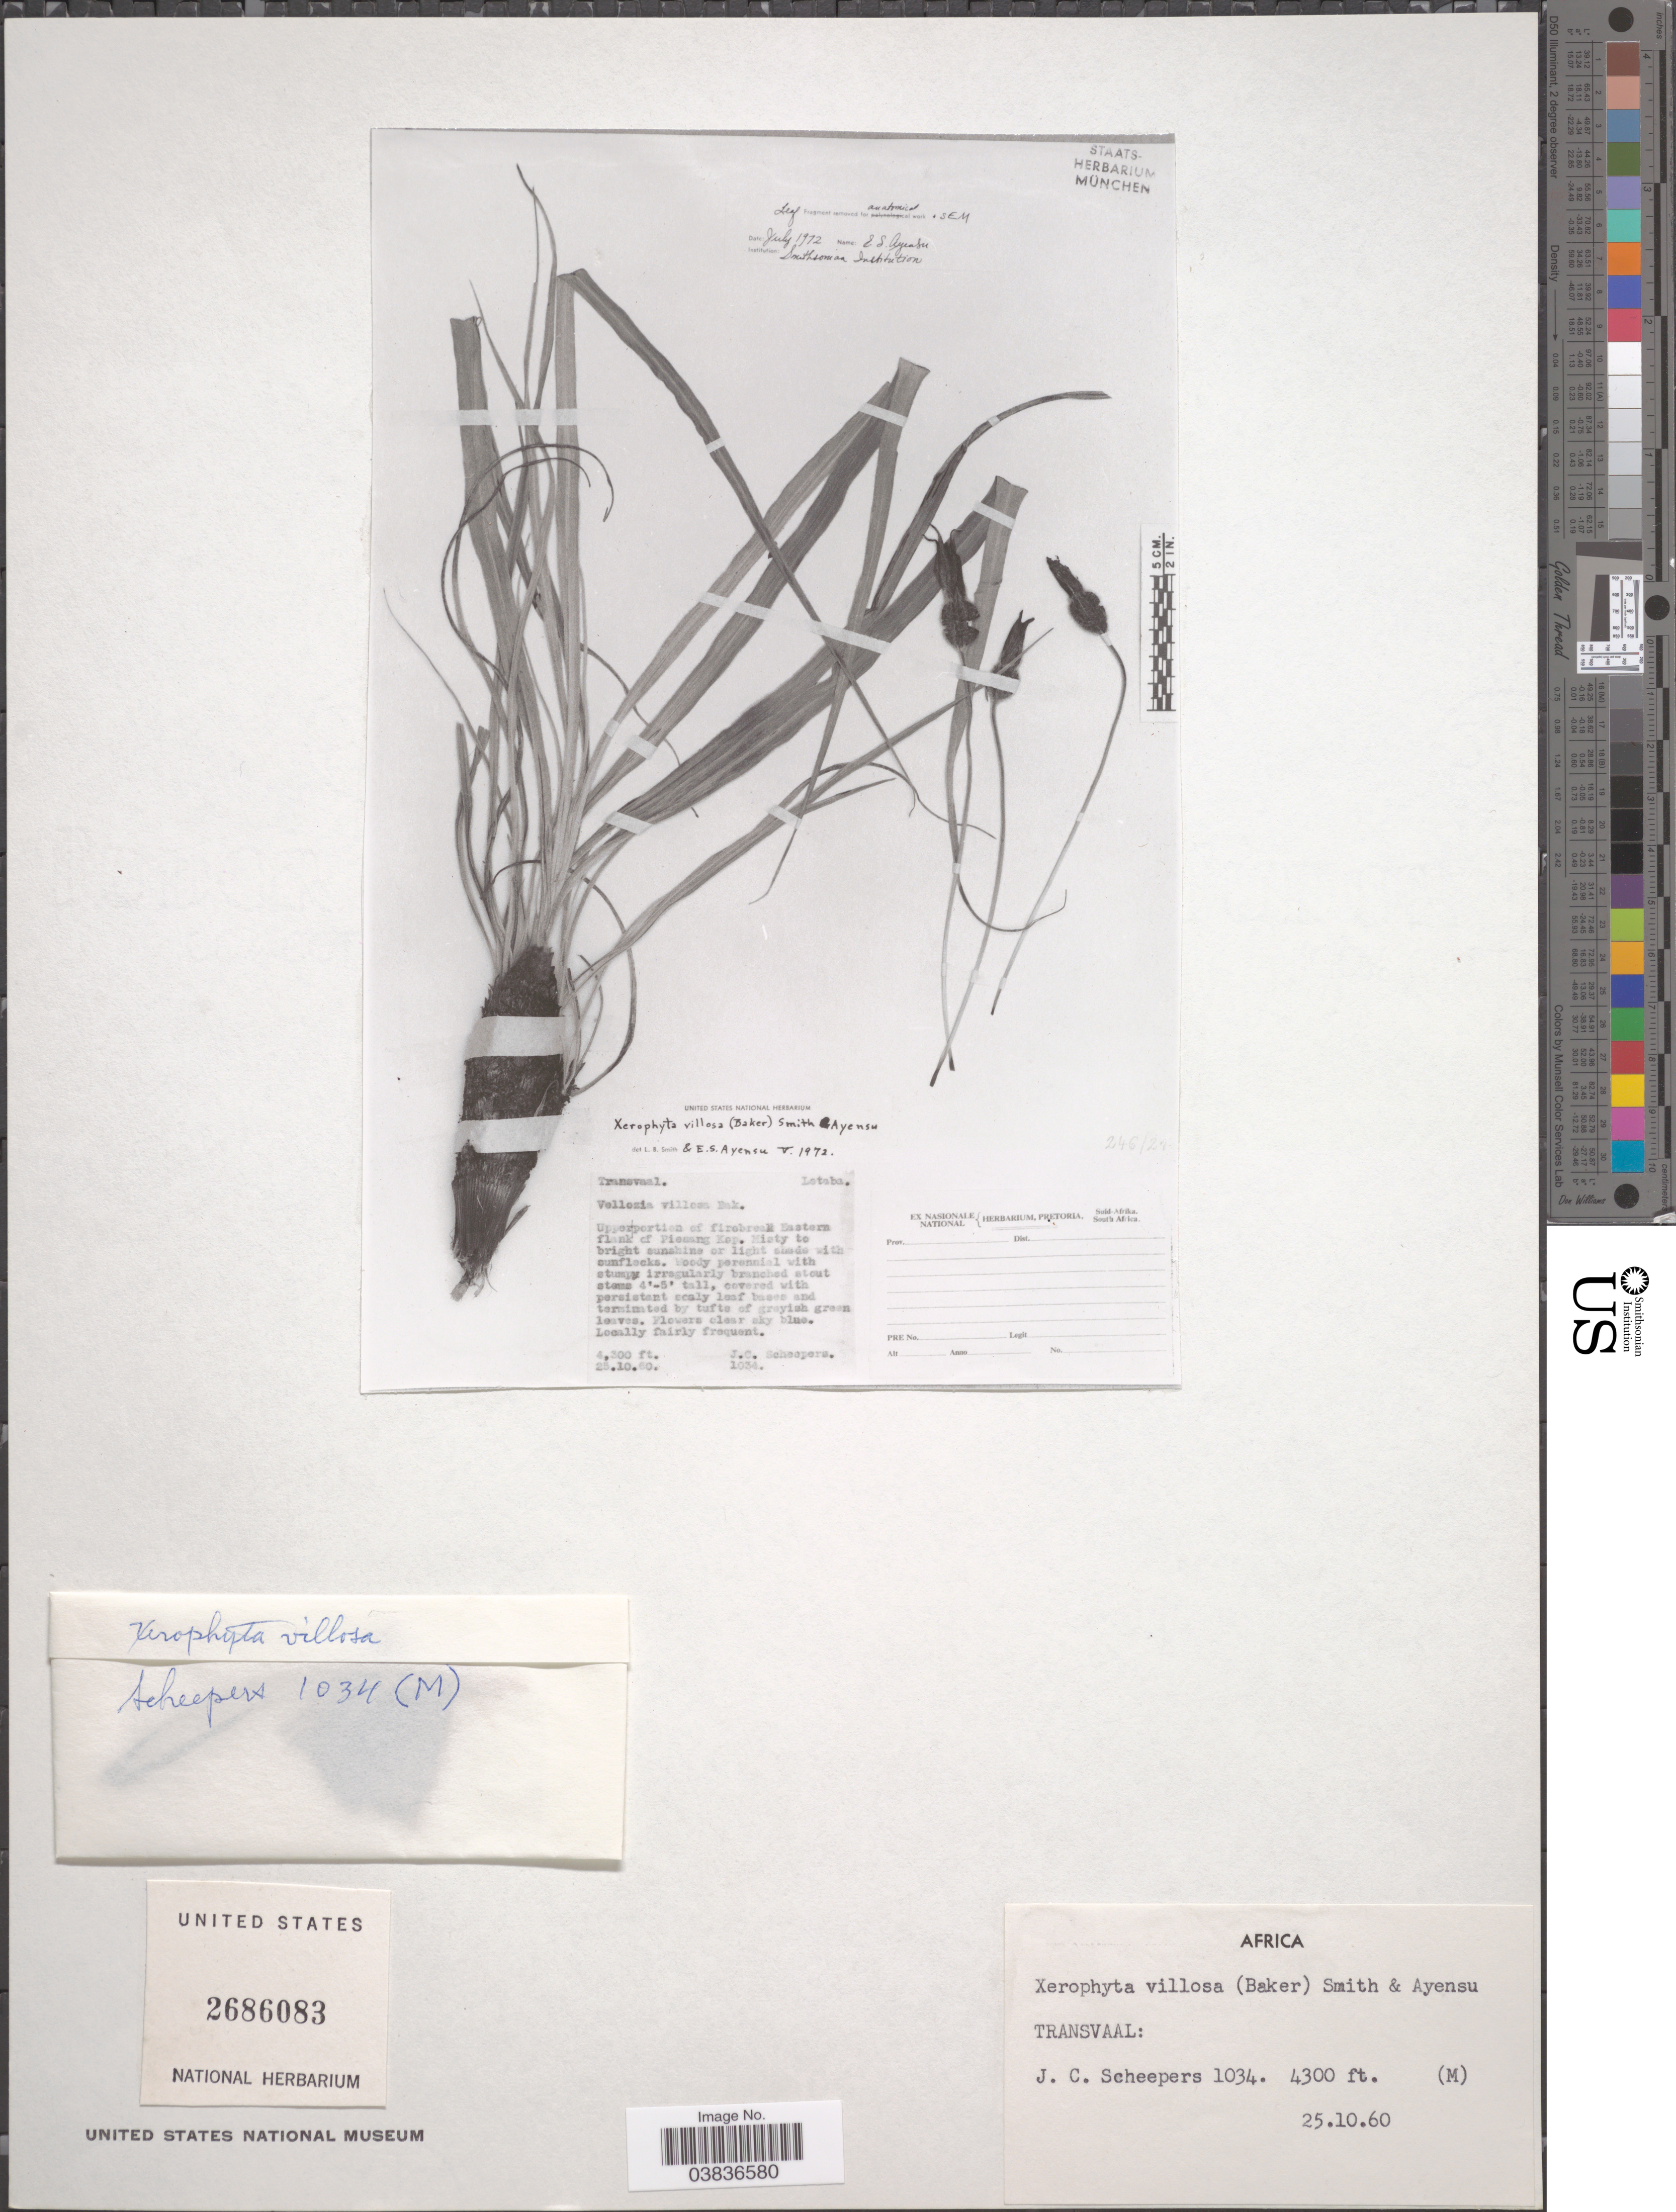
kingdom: Plantae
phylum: Tracheophyta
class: Liliopsida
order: Pandanales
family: Velloziaceae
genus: Xerophyta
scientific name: Xerophyta villosa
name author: (Baker) L.B. Sm. & Ayensu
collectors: J. Scheepers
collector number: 1034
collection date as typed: Transcribed d/m/y: 25/10/60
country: South Africa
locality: Transvaal.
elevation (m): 1311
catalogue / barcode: US 2686083